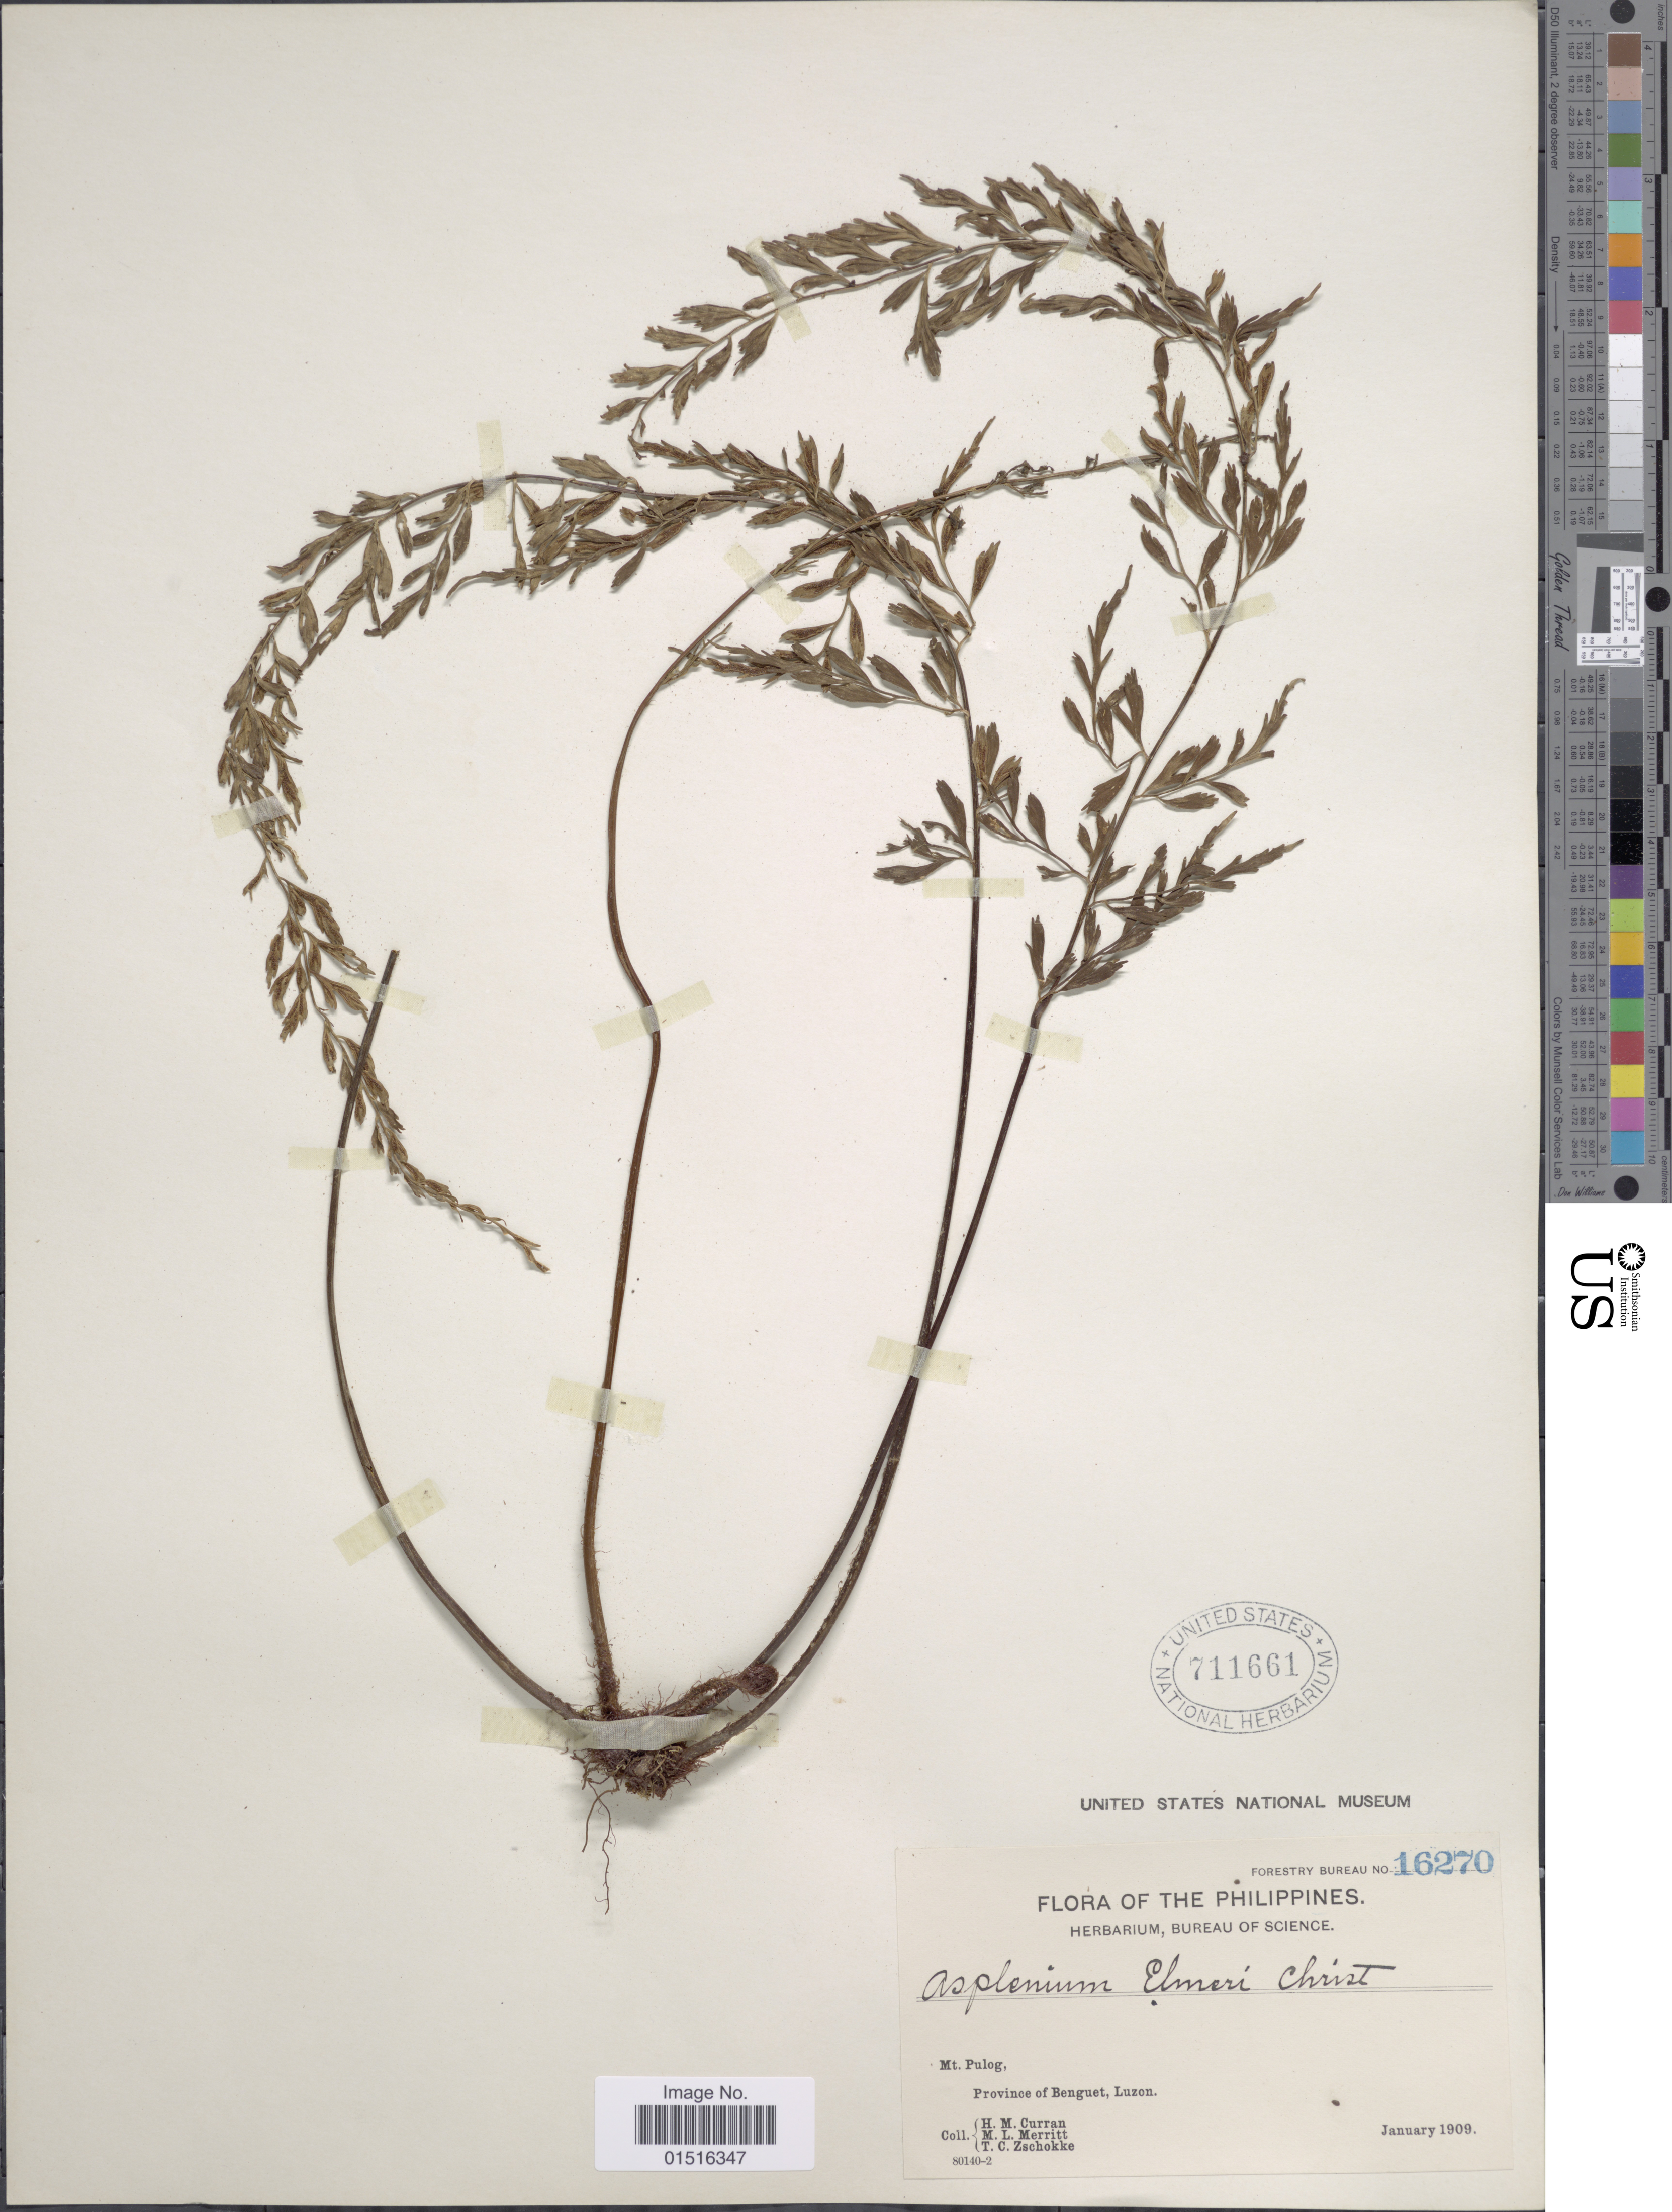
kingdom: Plantae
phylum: Tracheophyta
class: Polypodiopsida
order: Polypodiales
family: Aspleniaceae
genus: Asplenium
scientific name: Asplenium elmeri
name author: Christ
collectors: H. M. Curran, M. L. Merritt & T. C. Zschokke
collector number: Forestry Bureau 16270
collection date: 1909-01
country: Philippines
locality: Mt. Pulog, Province of Benguet, Luzon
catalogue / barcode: US 711661